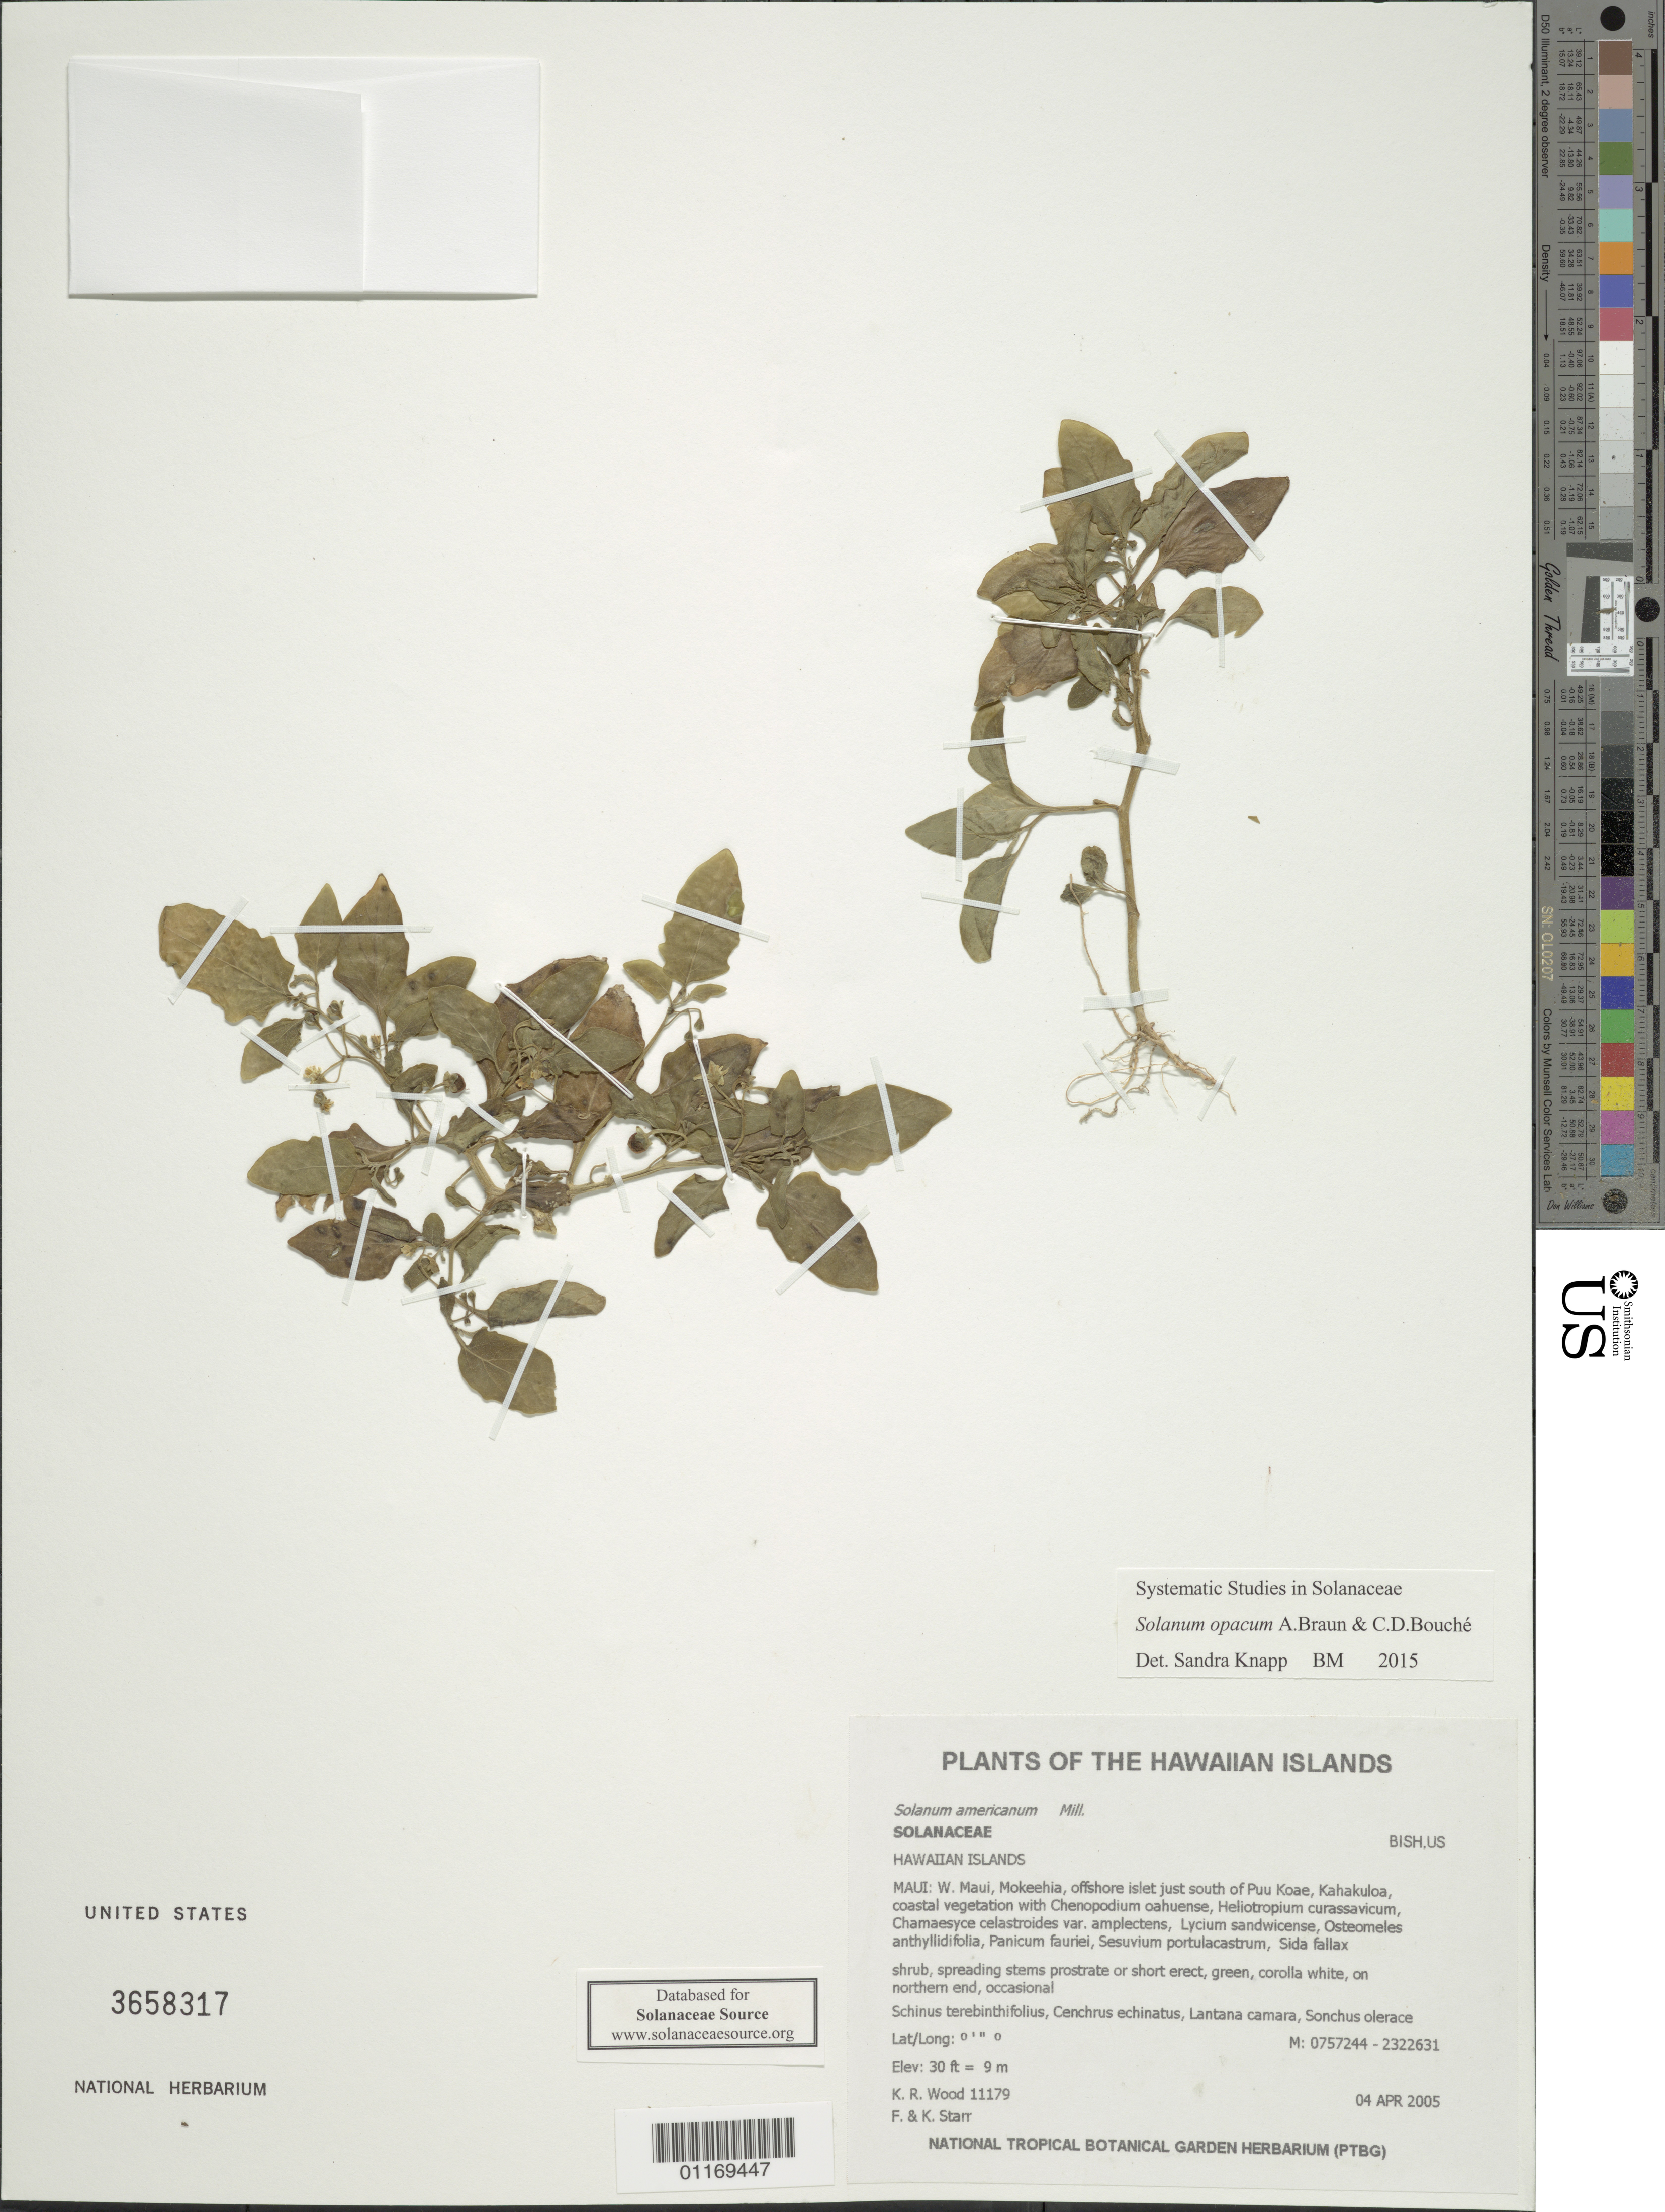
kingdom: Plantae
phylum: Tracheophyta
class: Magnoliopsida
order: Solanales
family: Solanaceae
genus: Solanum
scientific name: Solanum opacum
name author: A. Braun & C.D. Bouché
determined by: Knapp, S. D.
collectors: K. R. Wood, F. Starr & K. Starr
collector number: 11179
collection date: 2005-04-04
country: United States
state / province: Hawaii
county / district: Maui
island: Maui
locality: W. Maui, Hulu, Mokeehia, offshore islet just south of Puu Koae, Kahakuloa.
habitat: Coastal vegetation.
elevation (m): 9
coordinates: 0757244, 2322631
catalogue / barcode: US 3658317